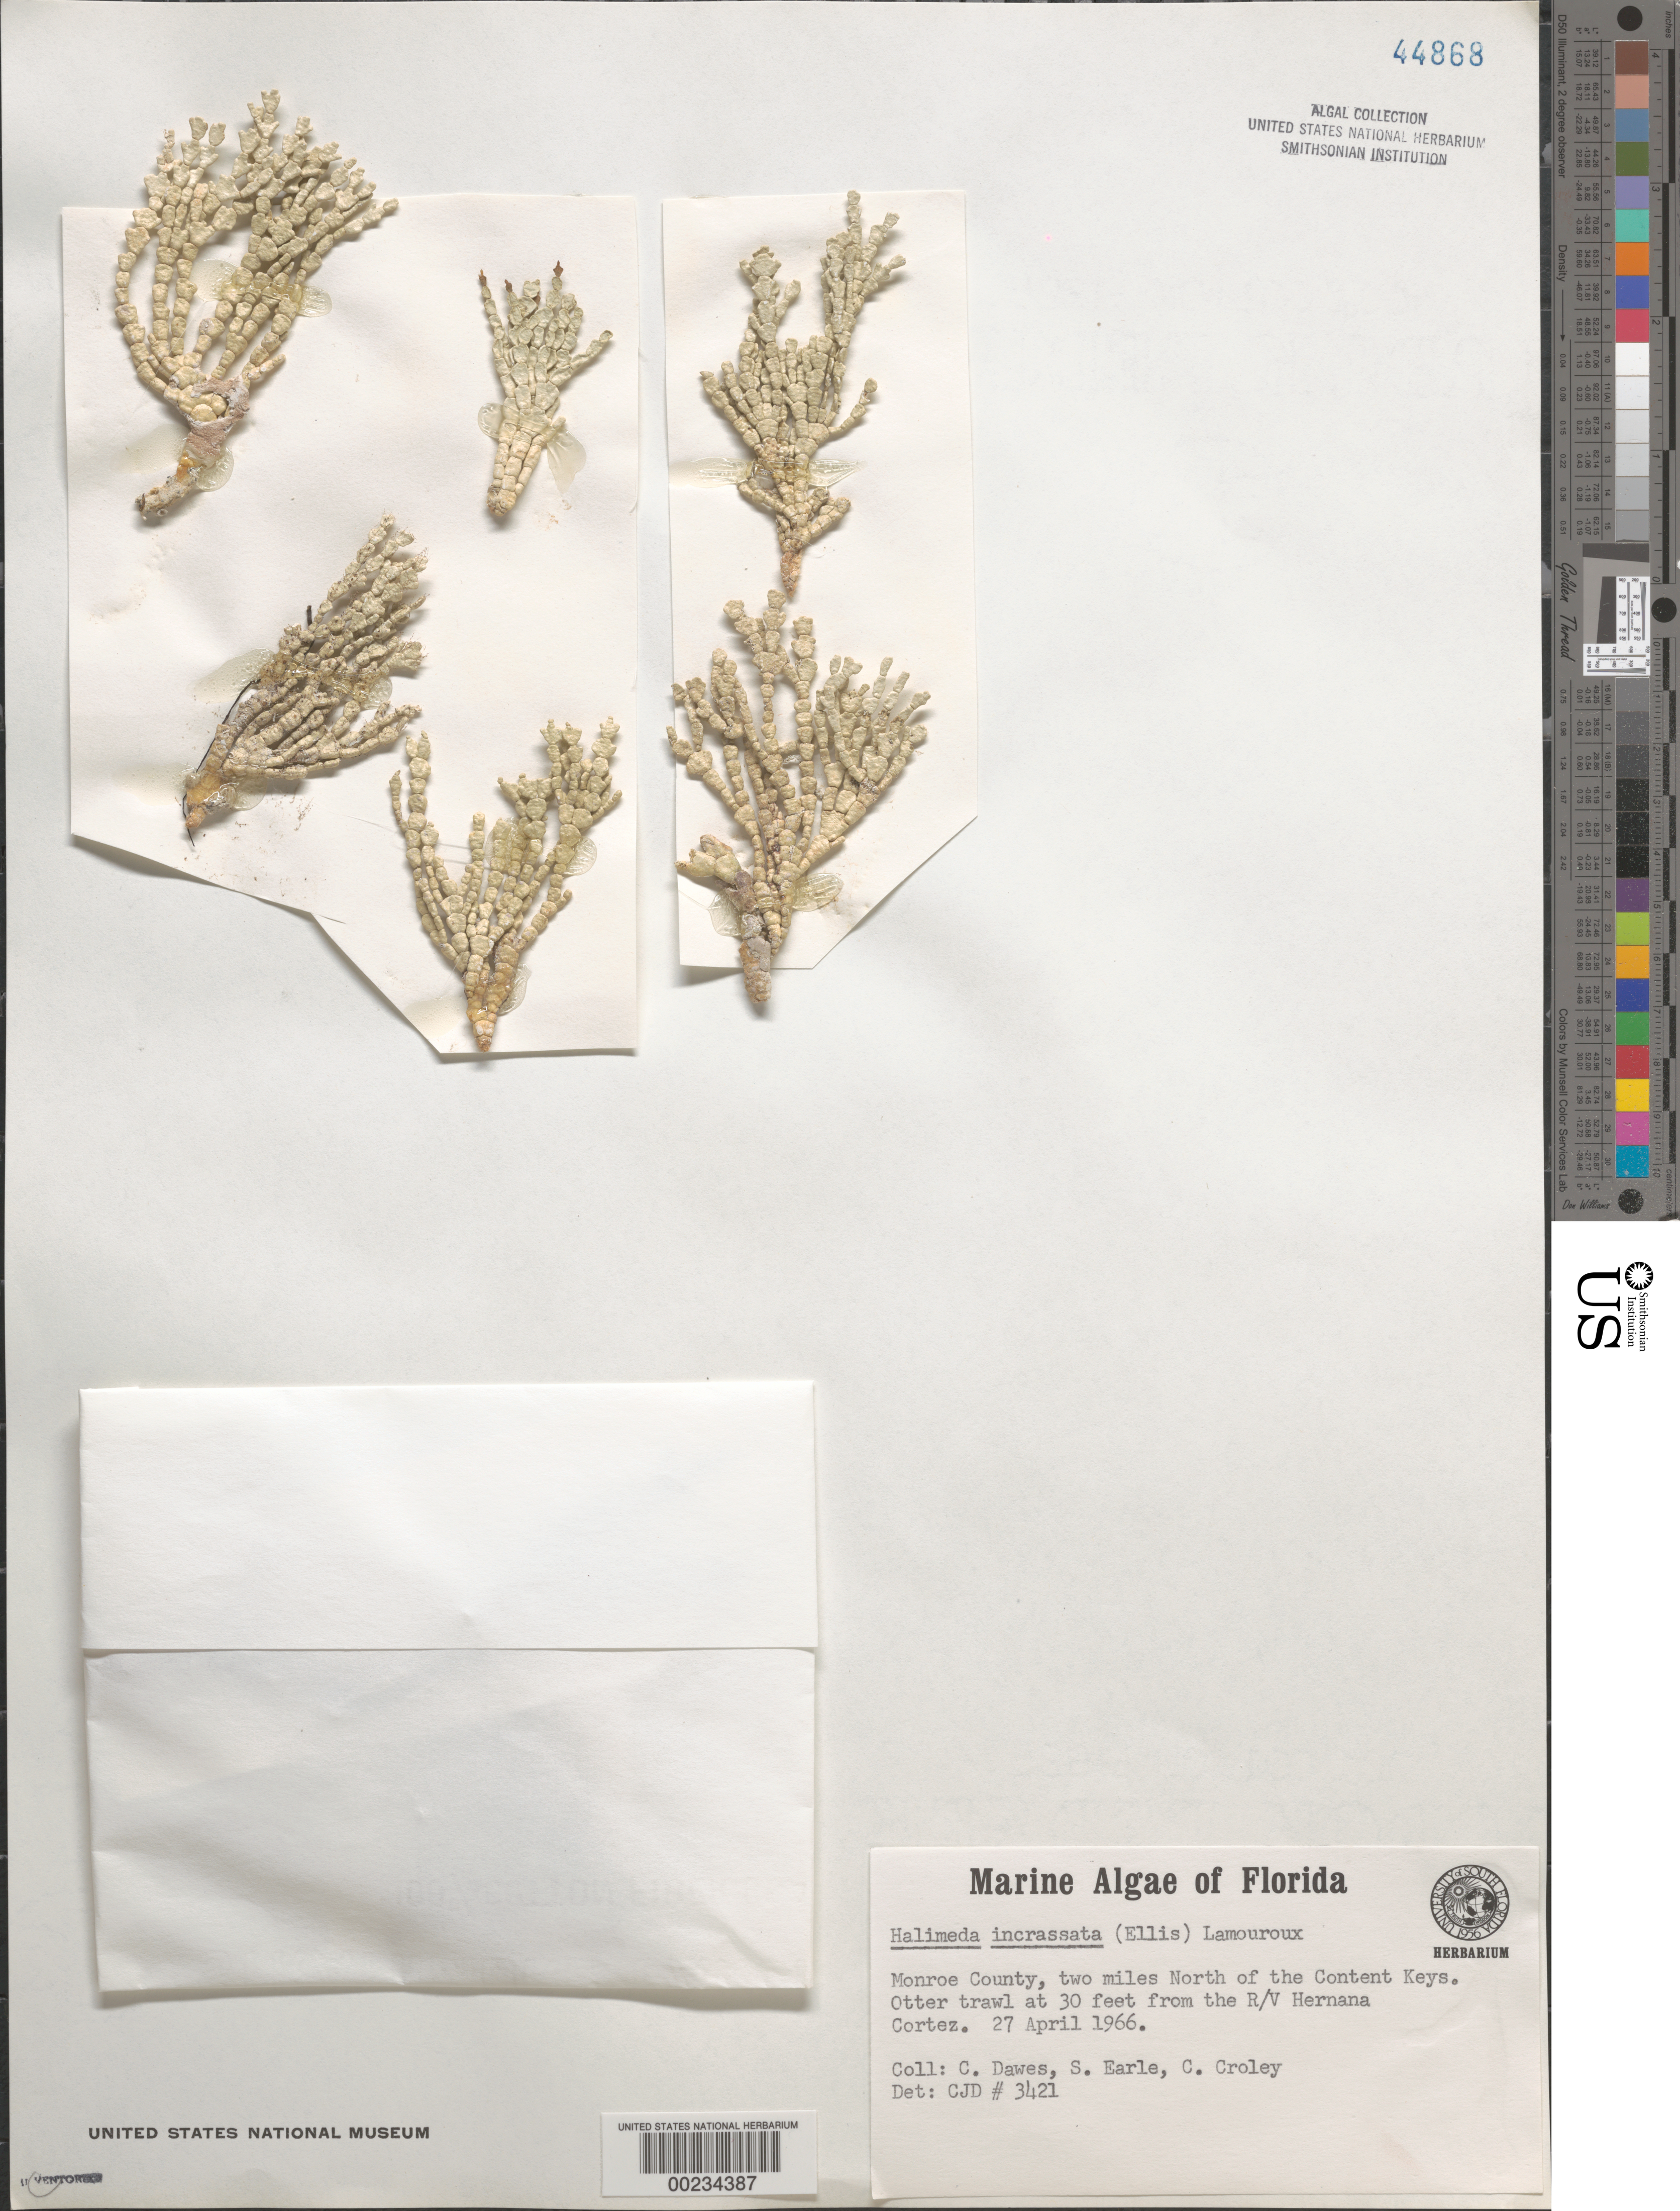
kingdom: Plantae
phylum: Chlorophyta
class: Ulvophyceae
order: Bryopsidales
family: Halimedaceae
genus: Halimeda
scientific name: Halimeda incrassata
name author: (J. Ellis) J.V.Lamouroux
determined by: Dawes, C. J.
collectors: C. Dawes, S. A. Earle & F. C. Croley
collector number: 3421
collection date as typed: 27 Apr 1966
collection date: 1966-04-27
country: United States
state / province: Florida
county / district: Monroe County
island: Florida Keys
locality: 2 miles north of Content Keys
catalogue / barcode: US 44868